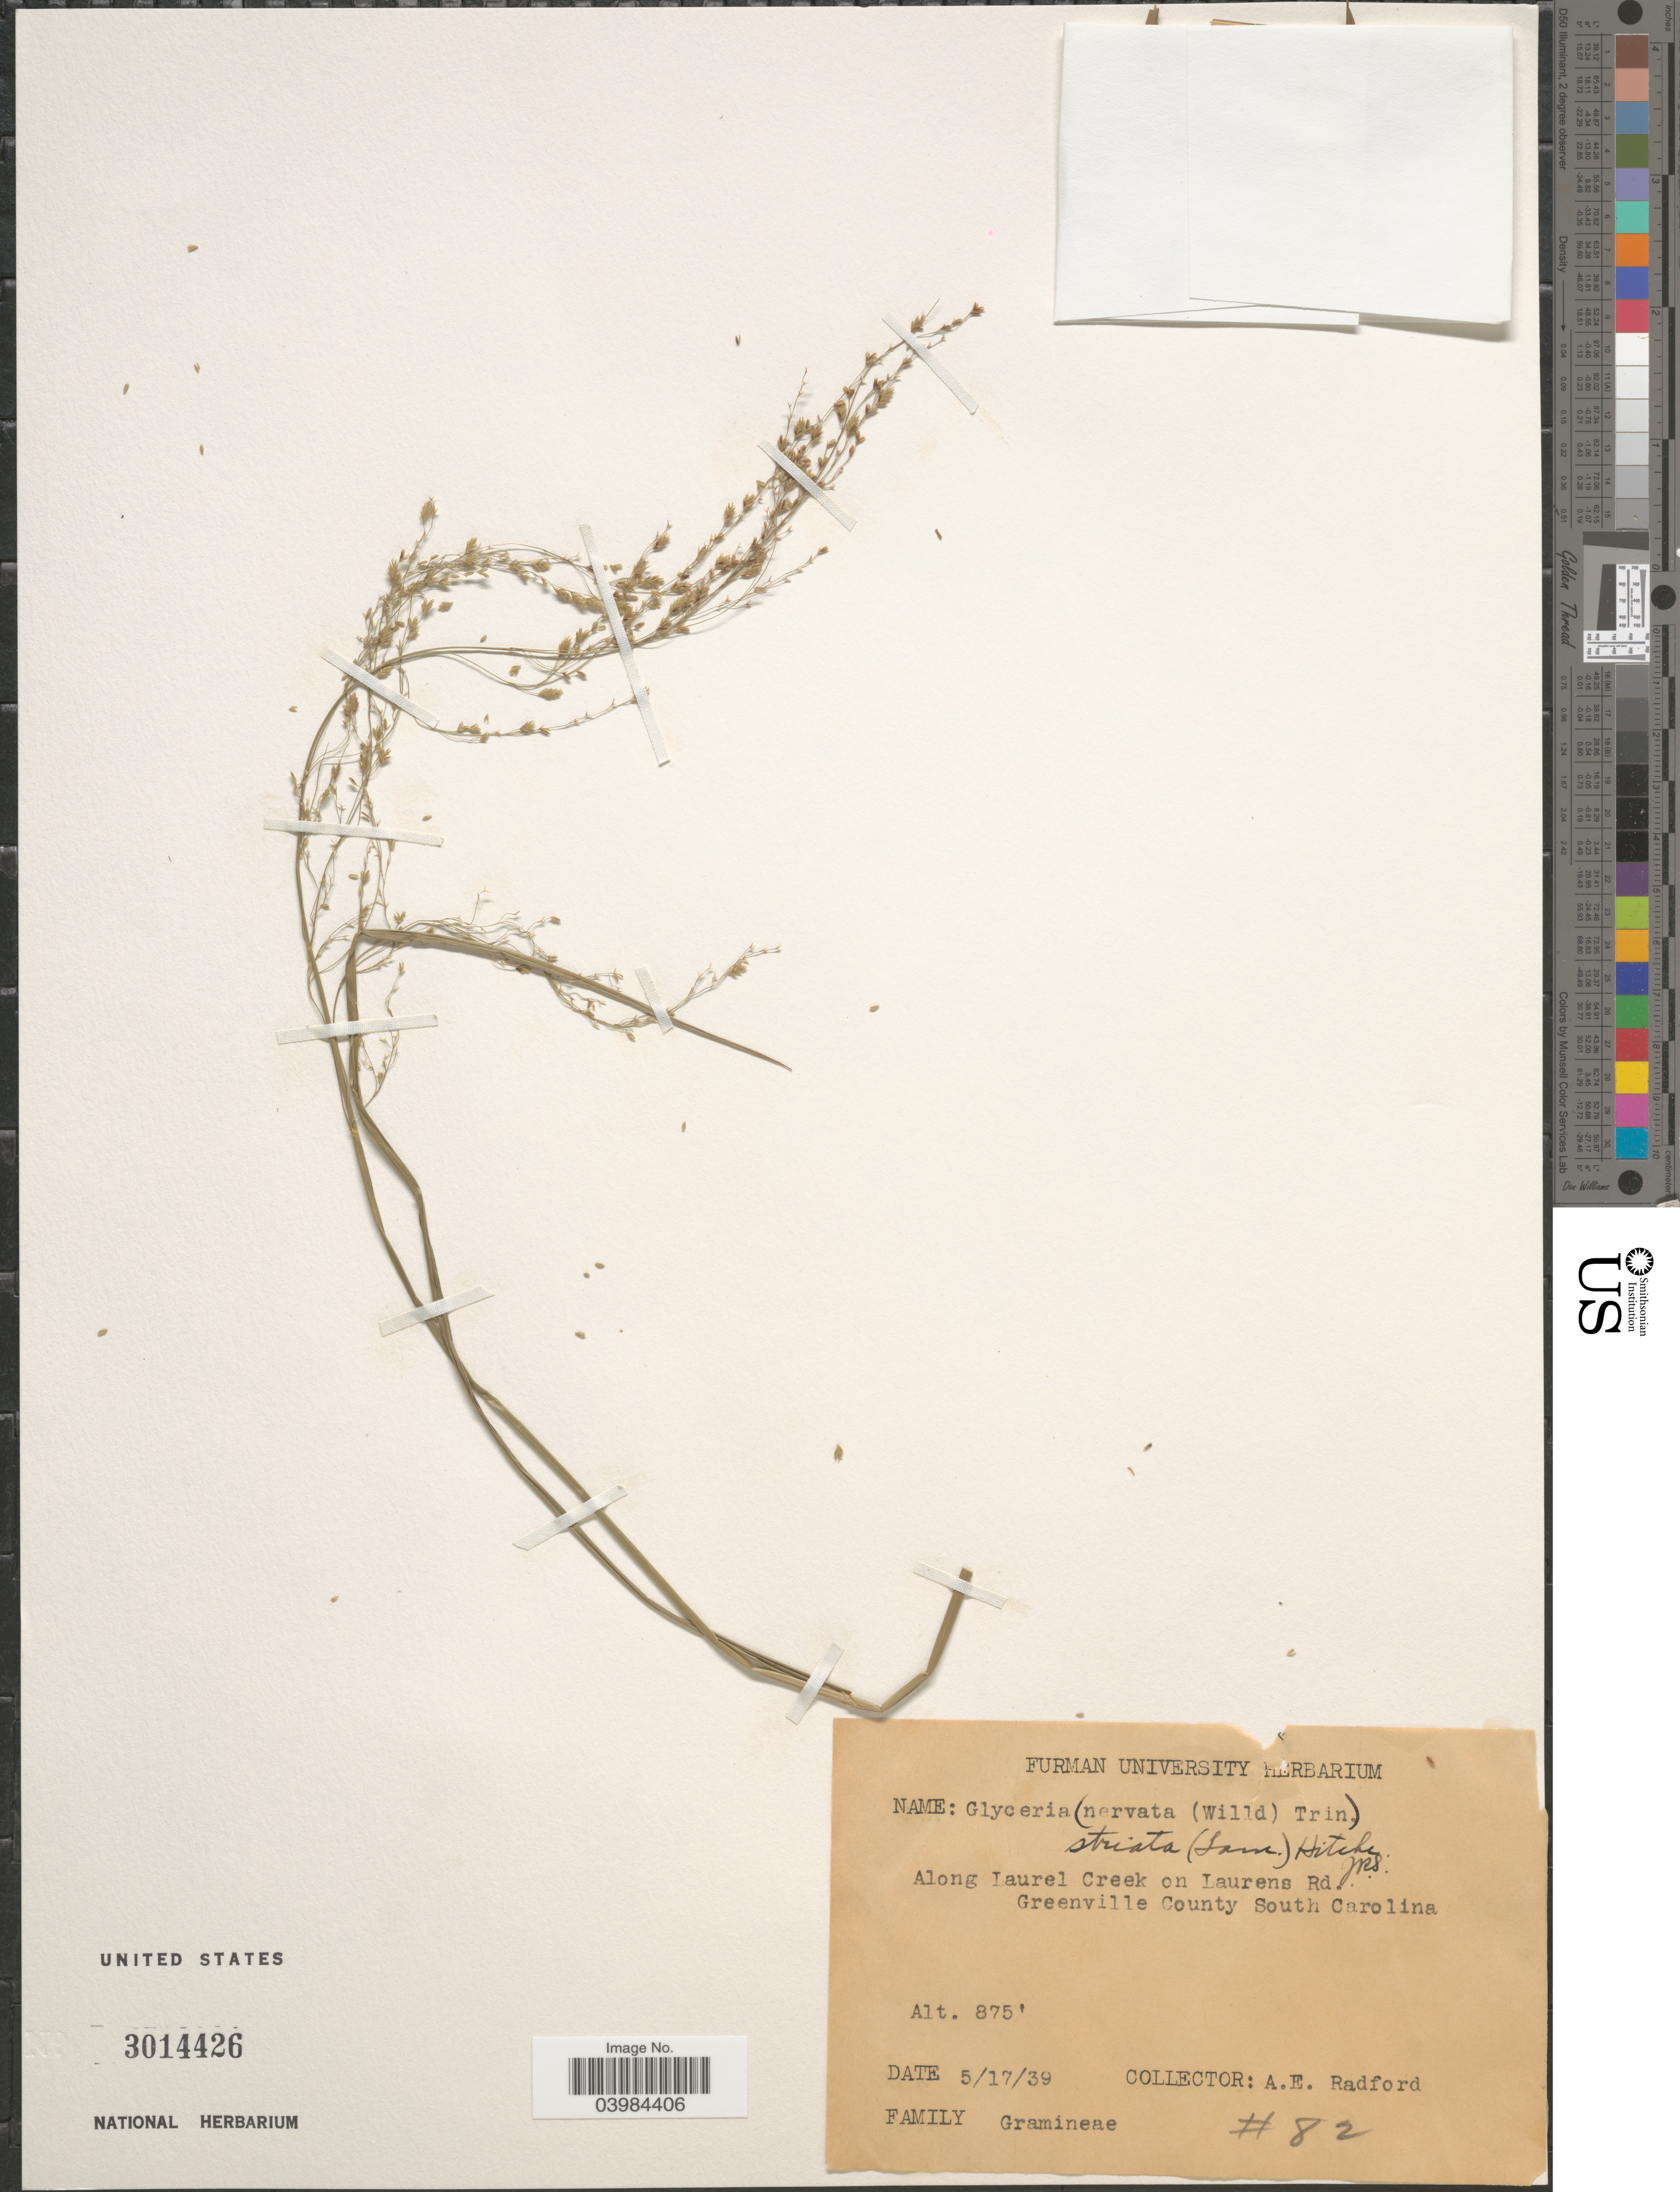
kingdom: Plantae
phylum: Tracheophyta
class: Liliopsida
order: Poales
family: Poaceae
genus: Glyceria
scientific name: Glyceria striata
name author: (Lam.) Hitchc.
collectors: A. E. Radford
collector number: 82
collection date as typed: Transcribed d/m/y: 17/5/39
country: United States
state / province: South Carolina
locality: Along Laurel Creek on Laurens Rd. Greenville County.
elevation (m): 267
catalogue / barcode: US 3014426